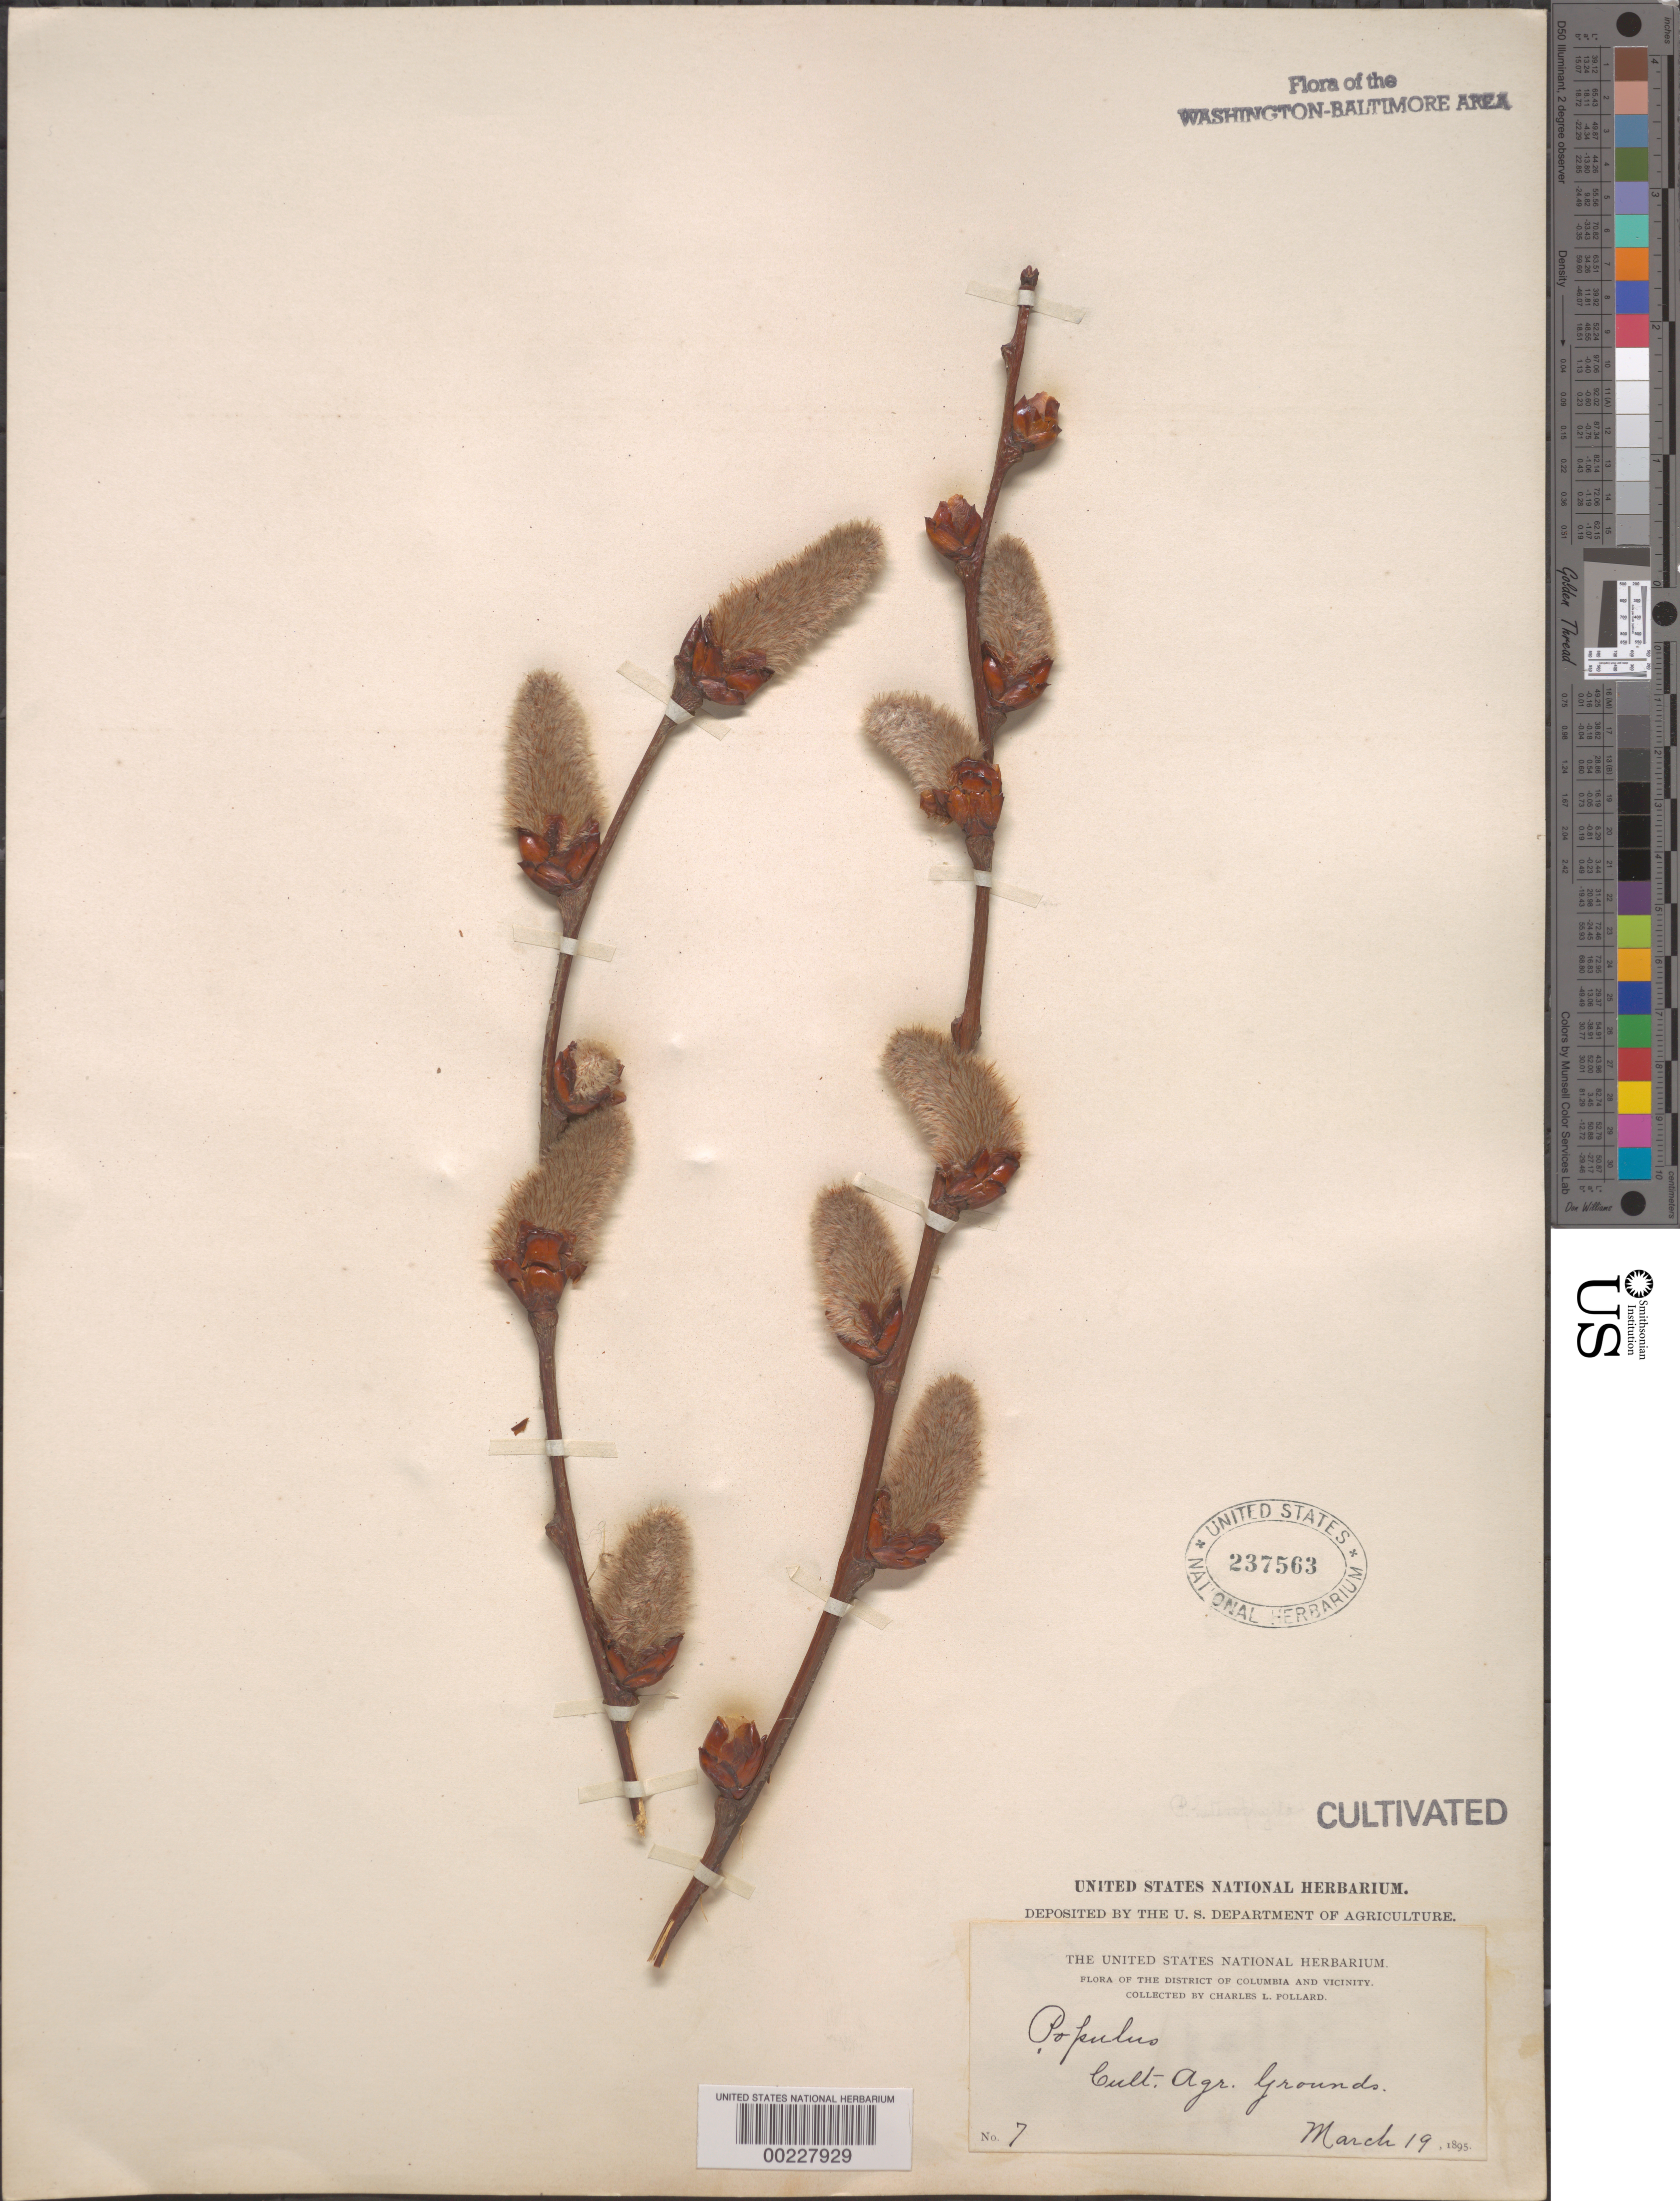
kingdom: Plantae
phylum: Tracheophyta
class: Magnoliopsida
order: Malpighiales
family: Salicaceae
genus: Populus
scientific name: Populus sp.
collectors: L. Pollard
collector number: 7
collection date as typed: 19 Mar 1895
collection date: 1895-03-19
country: United States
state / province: District of Columbia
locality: Agriculture grounds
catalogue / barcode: US 237563